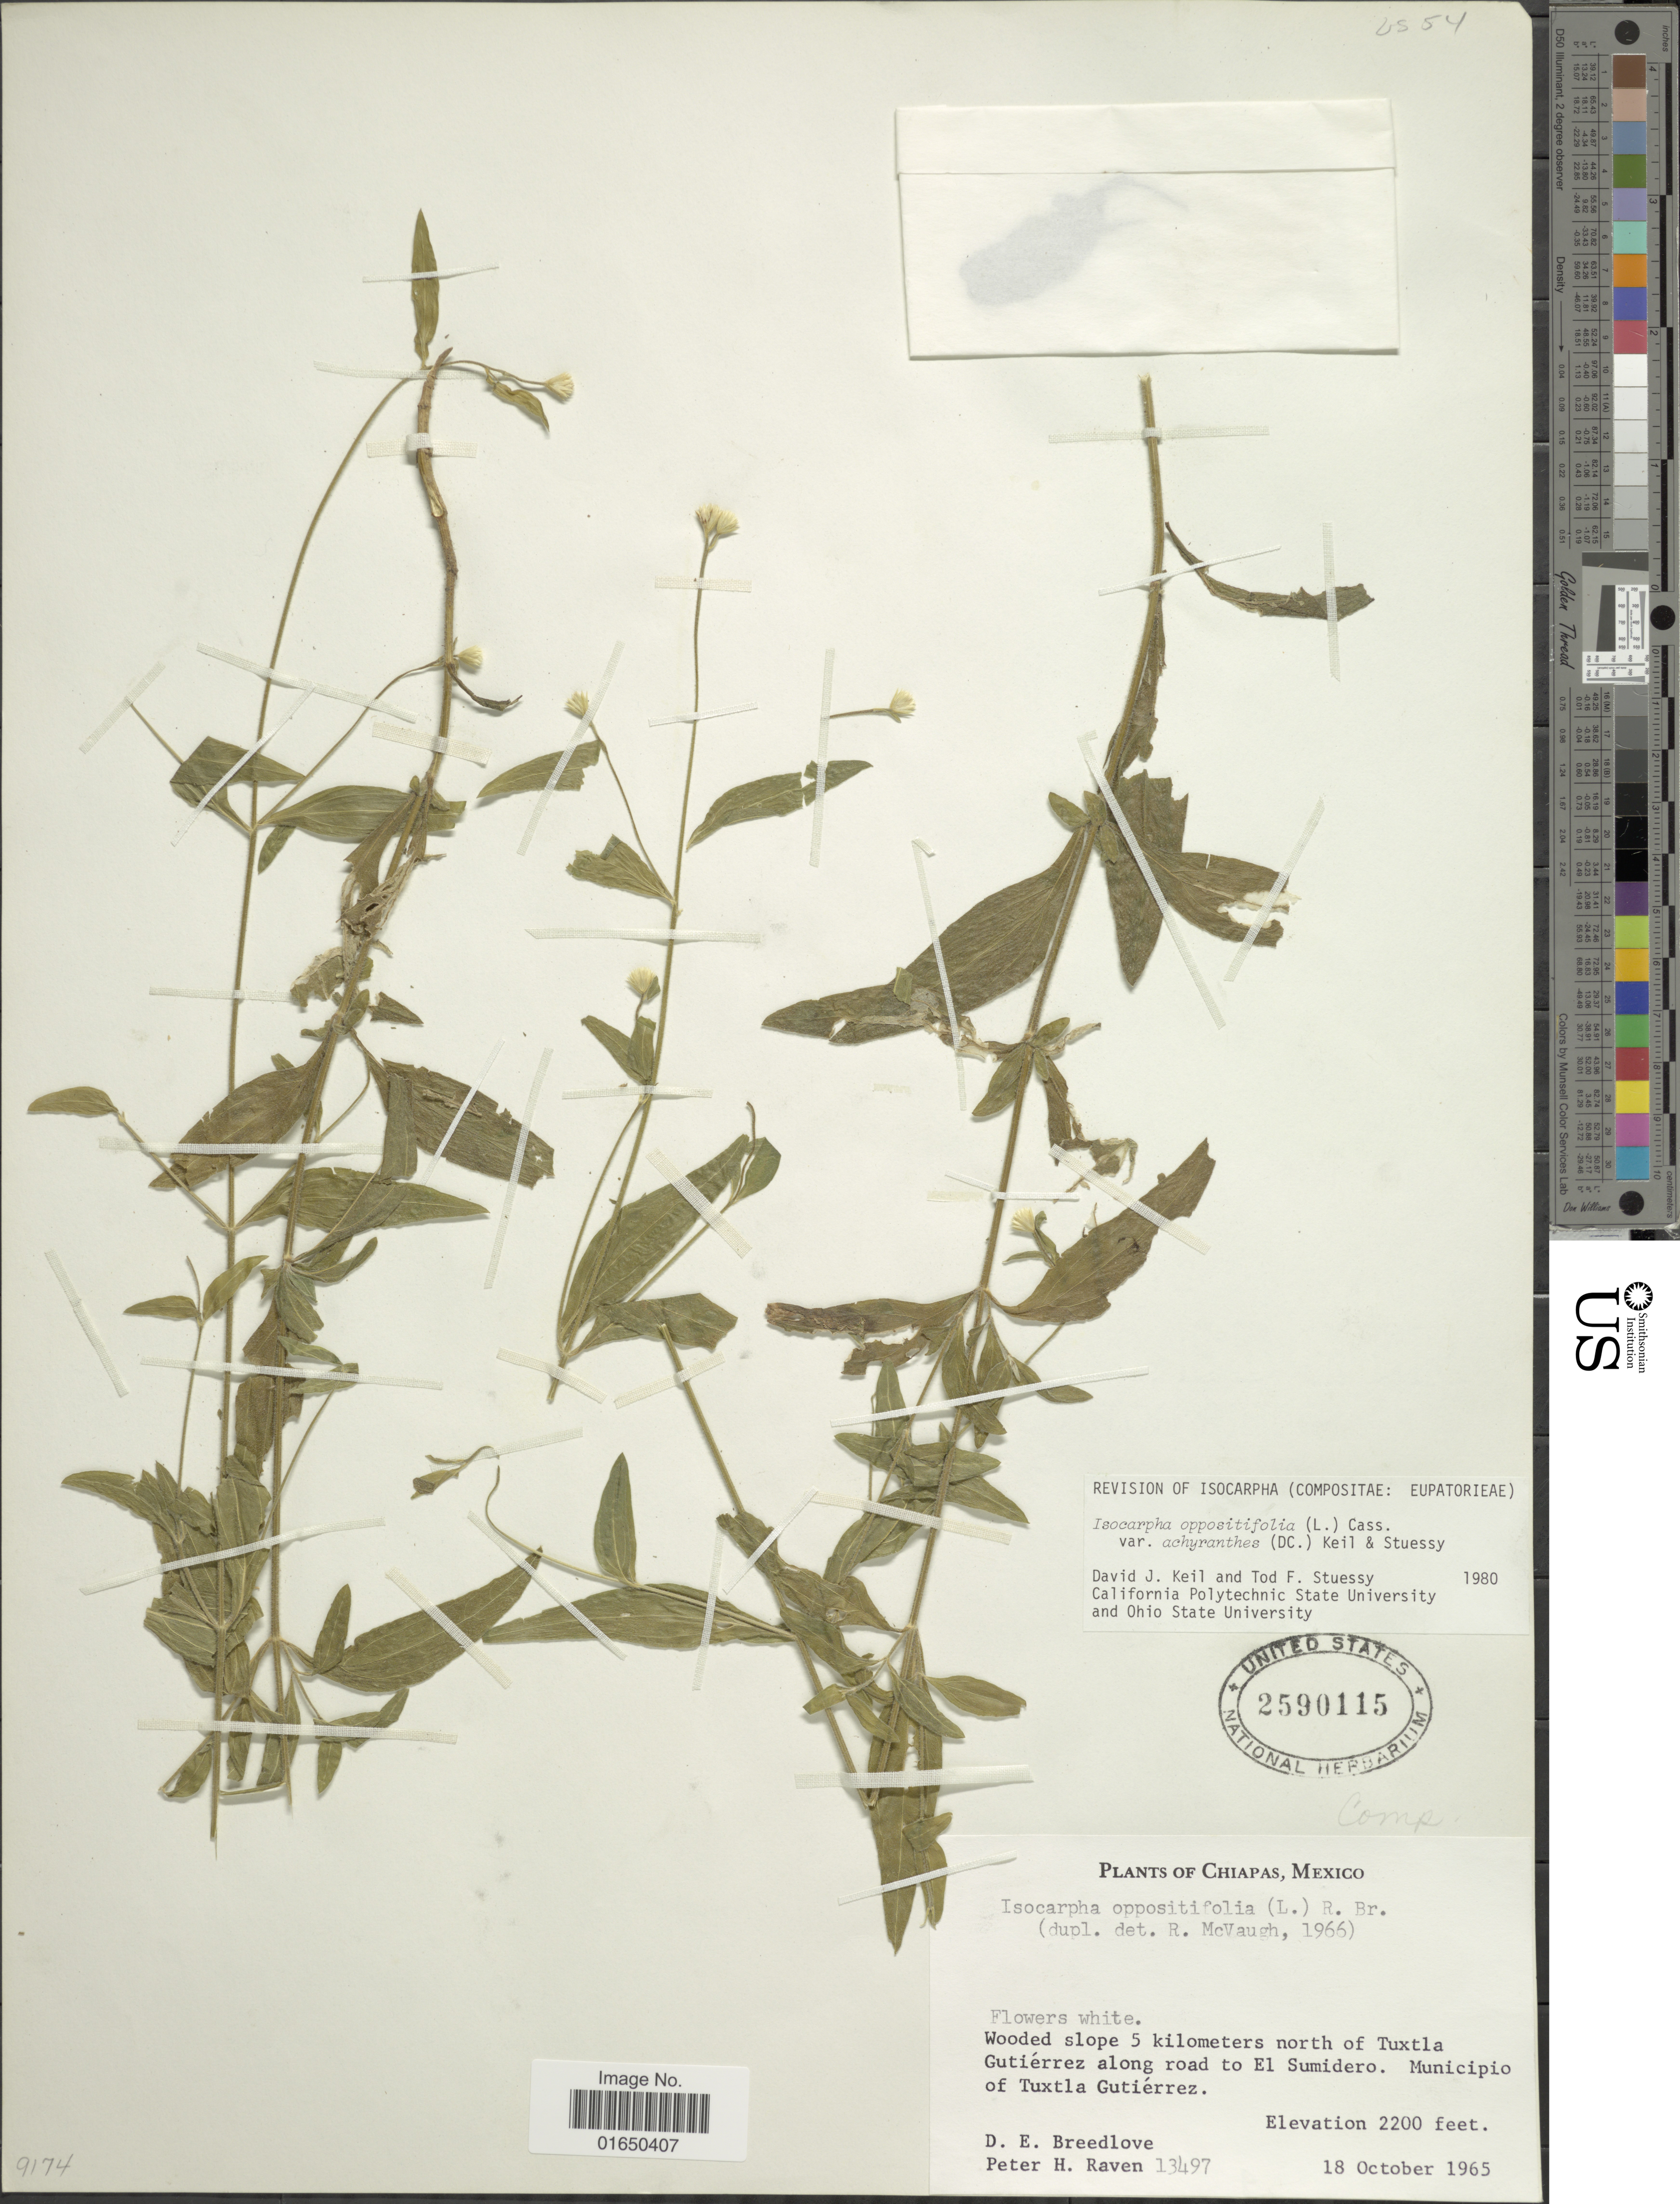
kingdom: Plantae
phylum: Tracheophyta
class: Magnoliopsida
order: Asterales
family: Asteraceae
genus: Isocarpha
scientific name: Isocarpha oppositifolia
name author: (L.) Cass.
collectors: D. E. Breedlove & P. Raven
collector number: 13497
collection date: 1965-10-18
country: Mexico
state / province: Chiapas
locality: Wooded slope 5 kilometers north of Tuxtla Gutierrez along road to El Sumidero, Municipio of Tuxtla Gutierrez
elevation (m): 671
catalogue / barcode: US 2590115